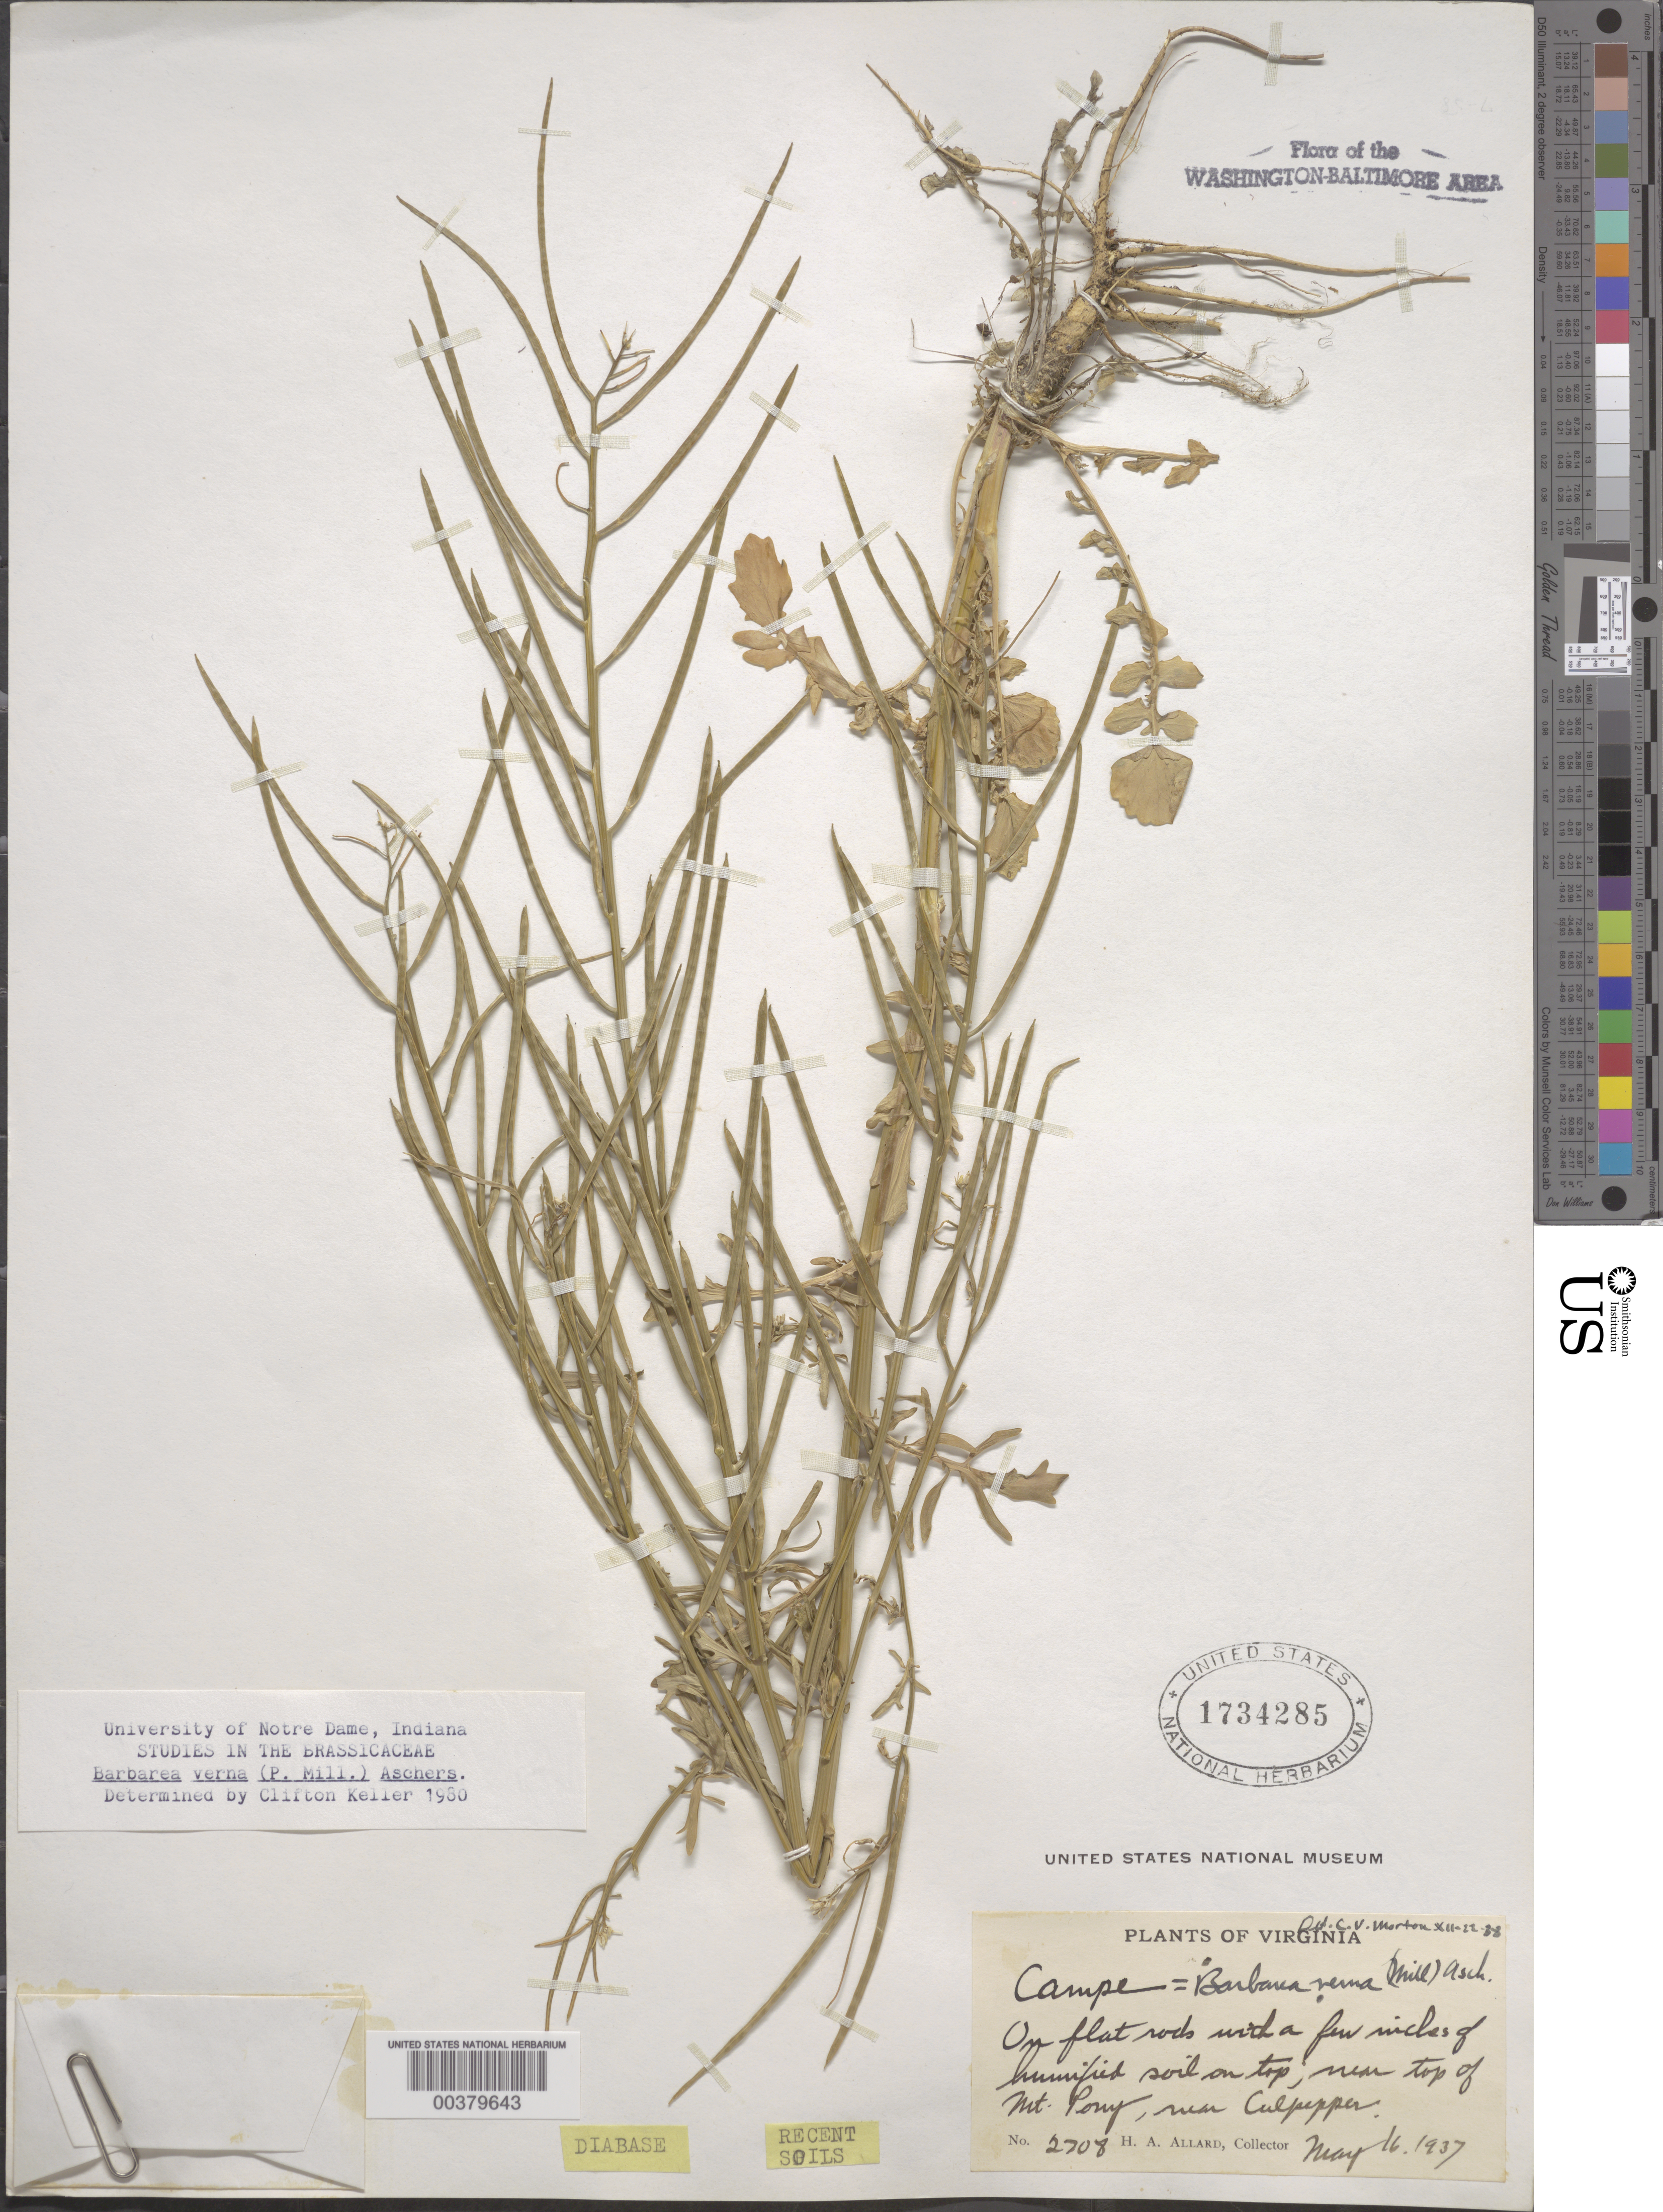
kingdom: Plantae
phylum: Tracheophyta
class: Magnoliopsida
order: Brassicales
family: Brassicaceae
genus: Barbarea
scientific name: Barbarea verna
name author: (Mill.) Asch.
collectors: H. A. Allard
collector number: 2708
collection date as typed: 16 May 1937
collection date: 1937-05-16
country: United States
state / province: Virginia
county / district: Culpeper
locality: Mount Pony, Culpepper vicinity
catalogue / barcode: US 1734285